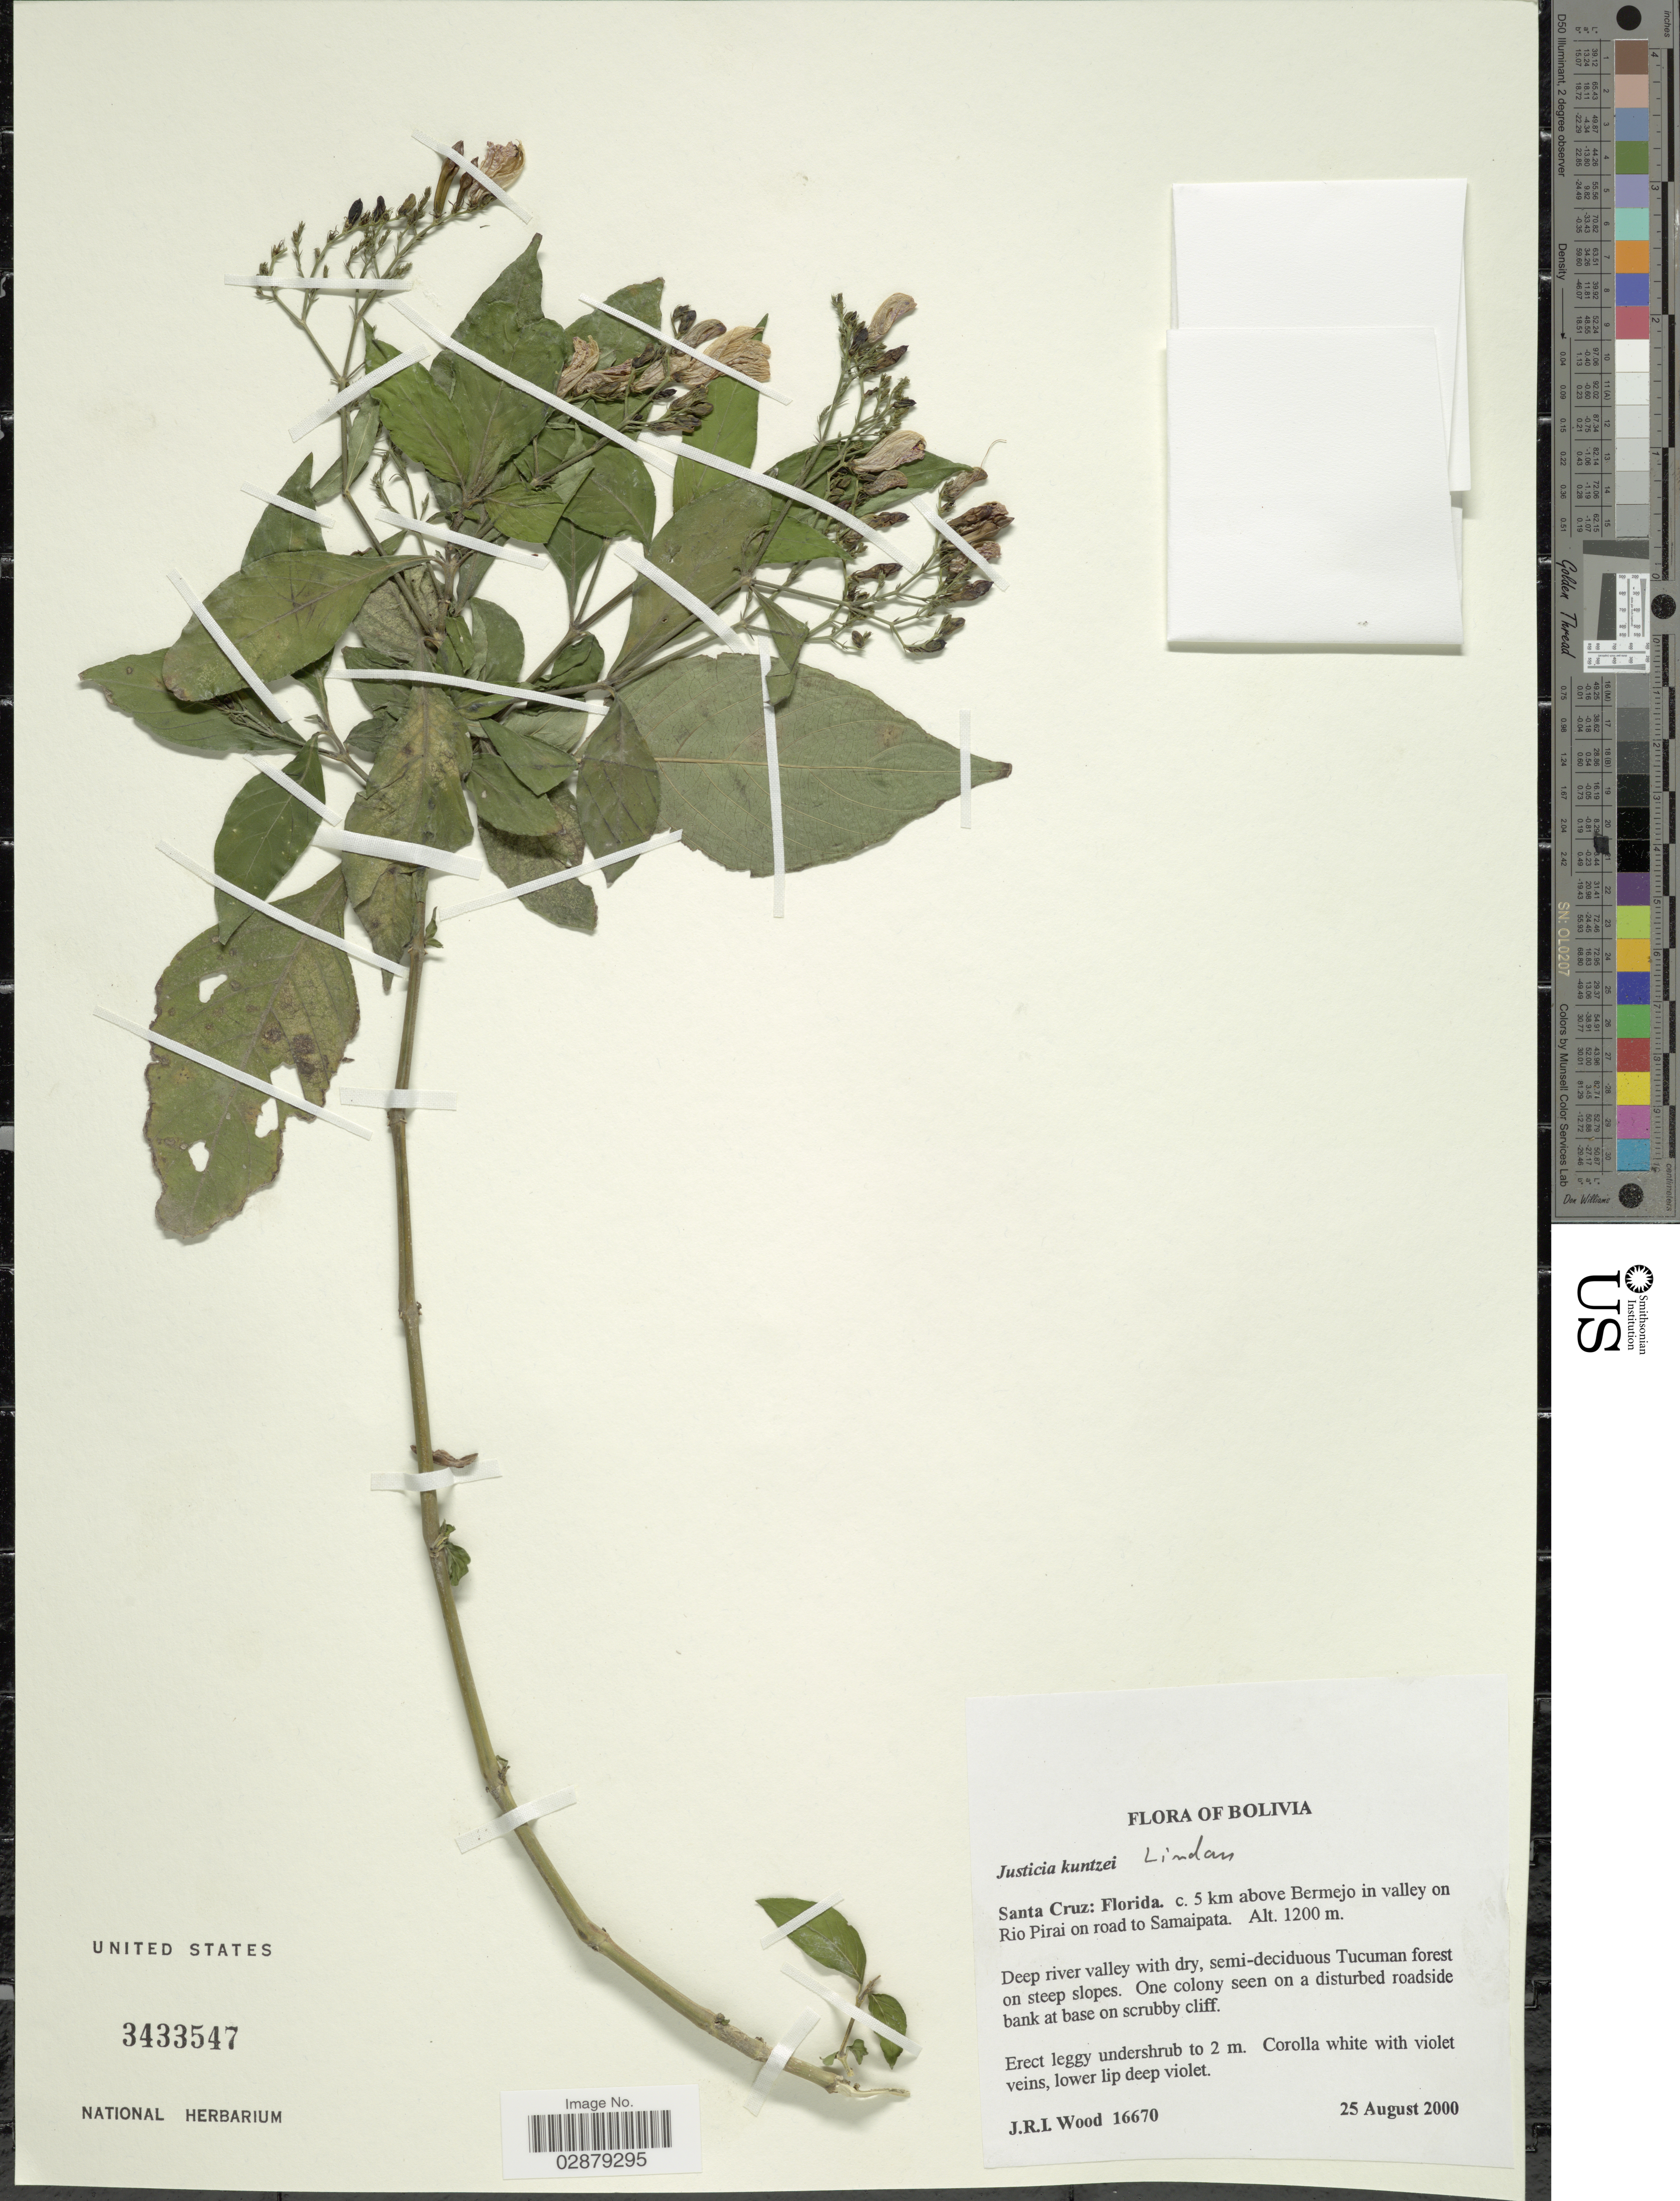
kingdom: Plantae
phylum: Tracheophyta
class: Magnoliopsida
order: Lamiales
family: Acanthaceae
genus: Justicia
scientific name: Justicia kuntzei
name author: Lindau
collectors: J. R. I. Wood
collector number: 16670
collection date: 2000-08-25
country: Bolivia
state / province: Santa Cruz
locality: Florida. c. 5 km above Bermejo in valley on Rio Pirai on road to Samaipata.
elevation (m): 1200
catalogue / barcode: US 3433547